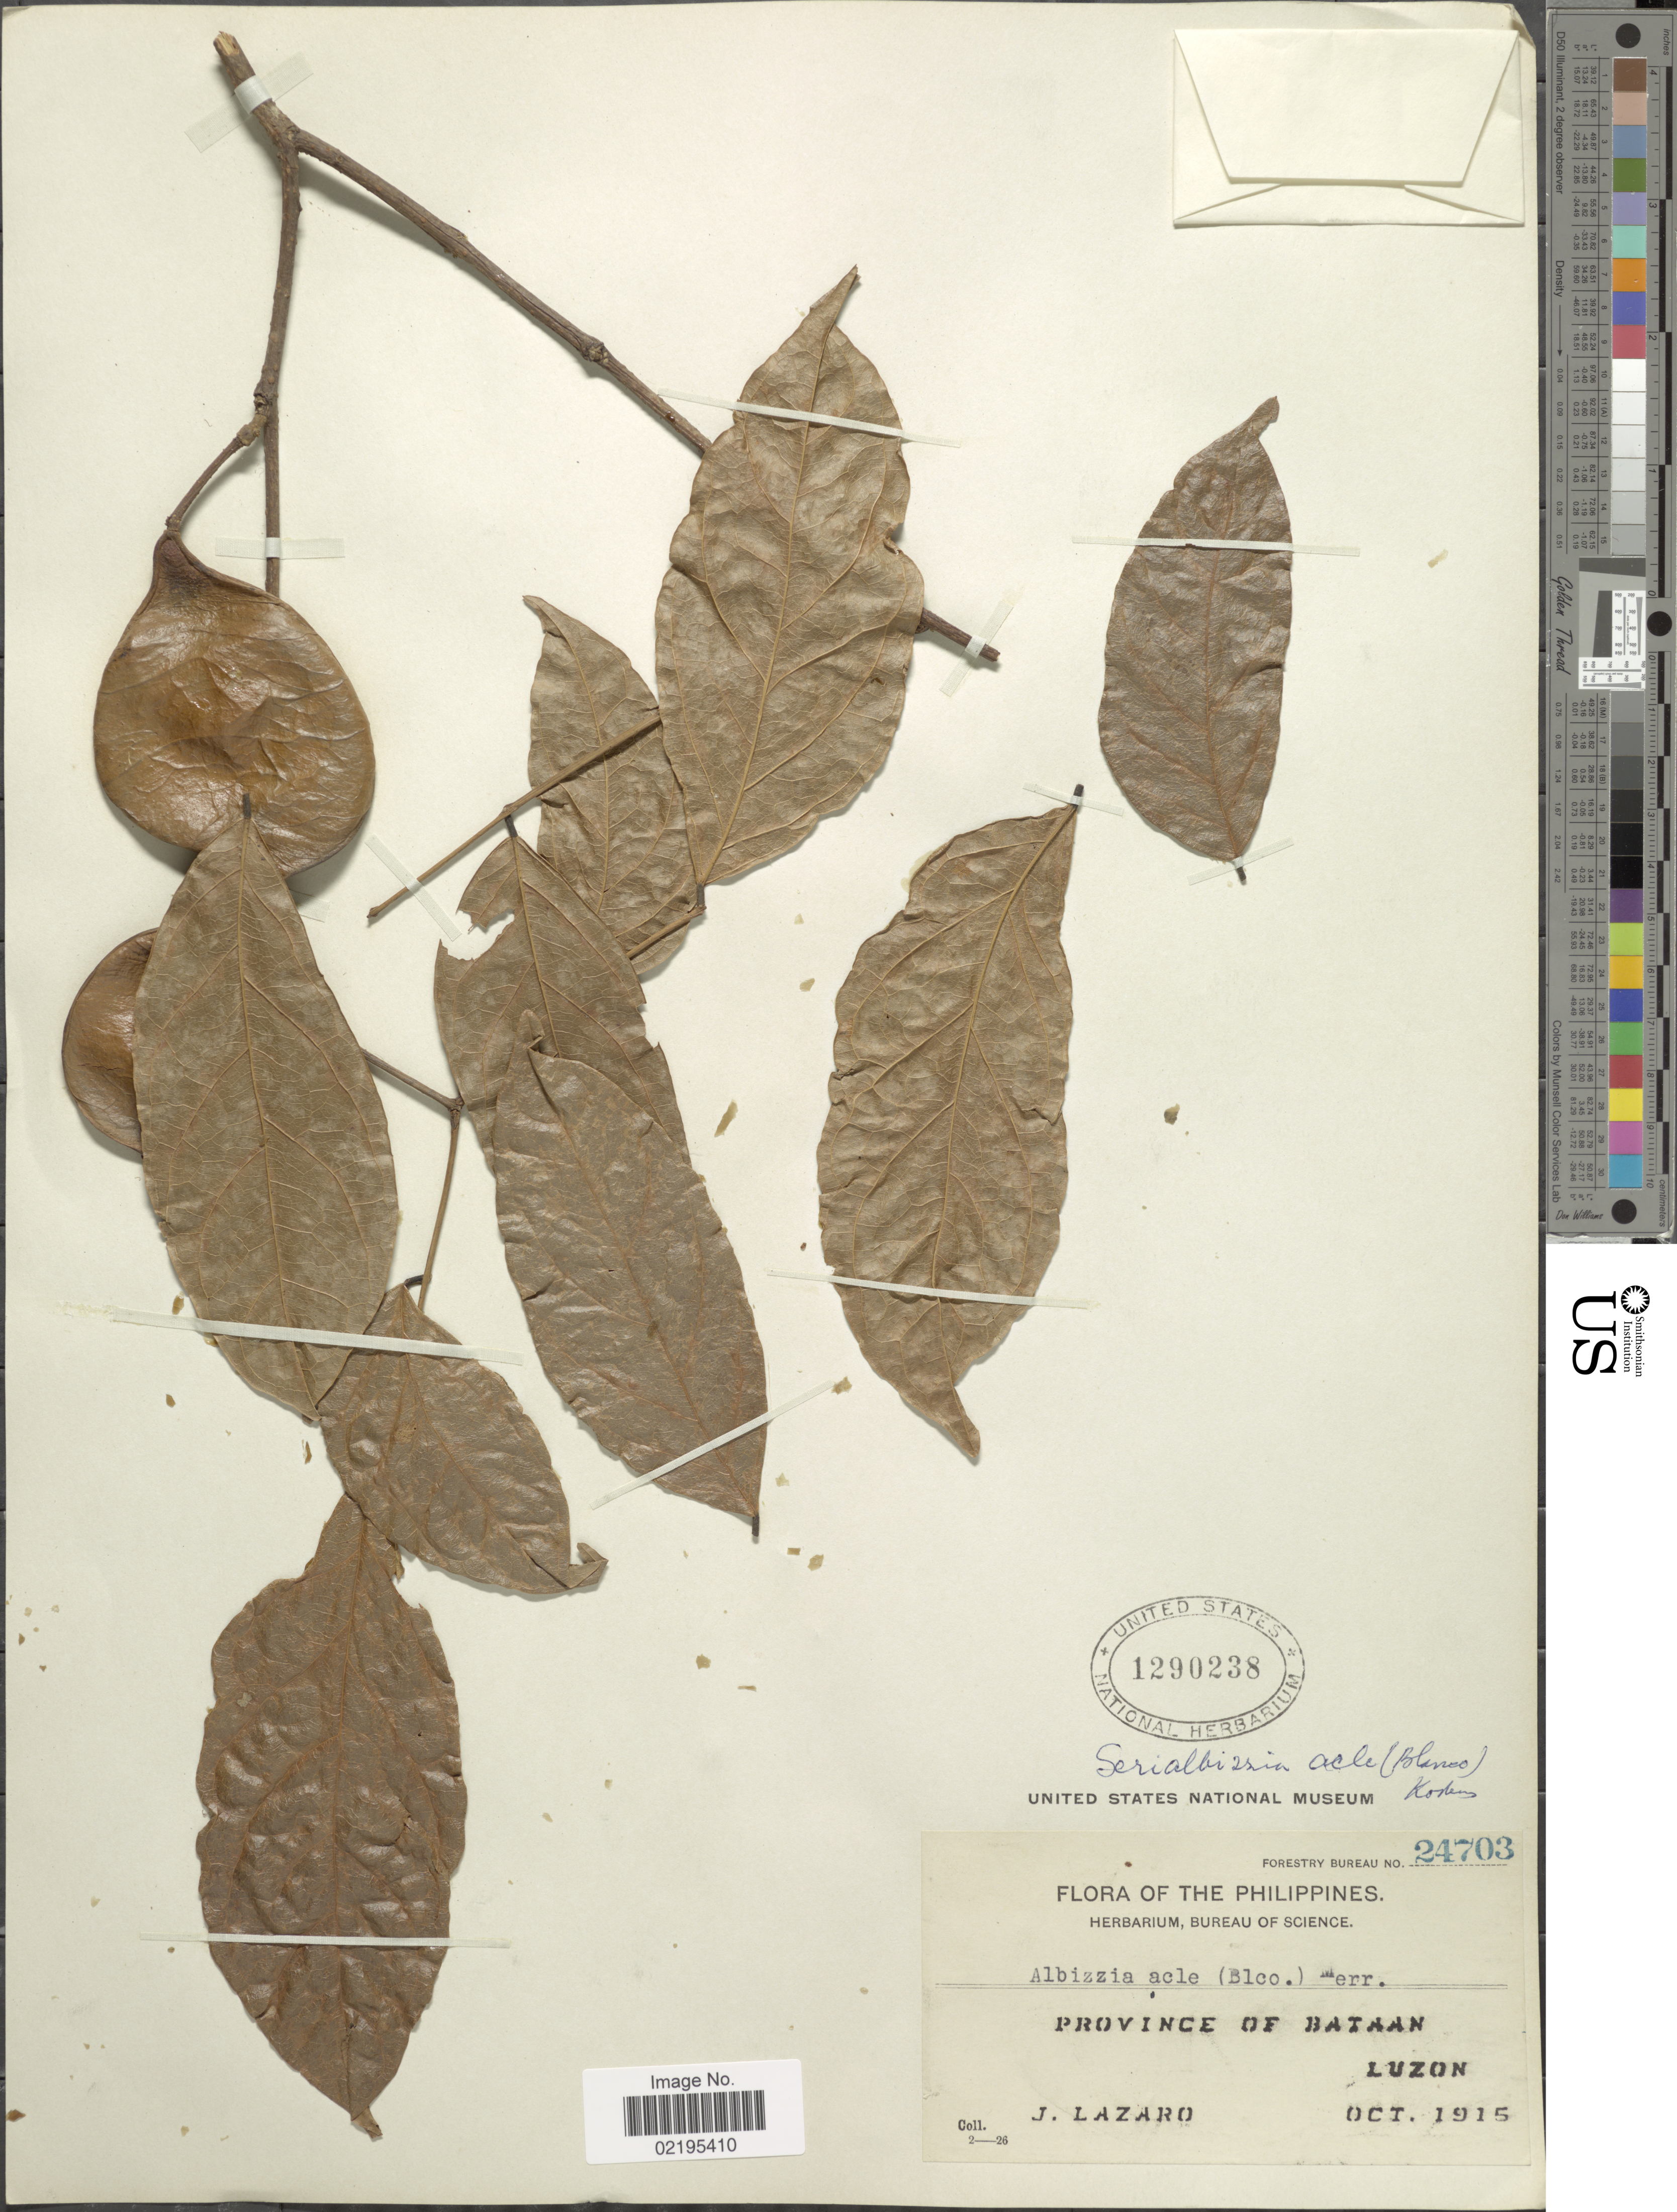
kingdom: Plantae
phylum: Tracheophyta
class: Magnoliopsida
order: Fabales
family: Fabaceae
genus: Albizia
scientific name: Albizia acle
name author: (Blanco) Merr.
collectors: L. Novara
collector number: Forestry Bureau 24703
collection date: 1915-10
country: Philippines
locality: Province of Bataan, Luzon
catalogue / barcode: US 1290238